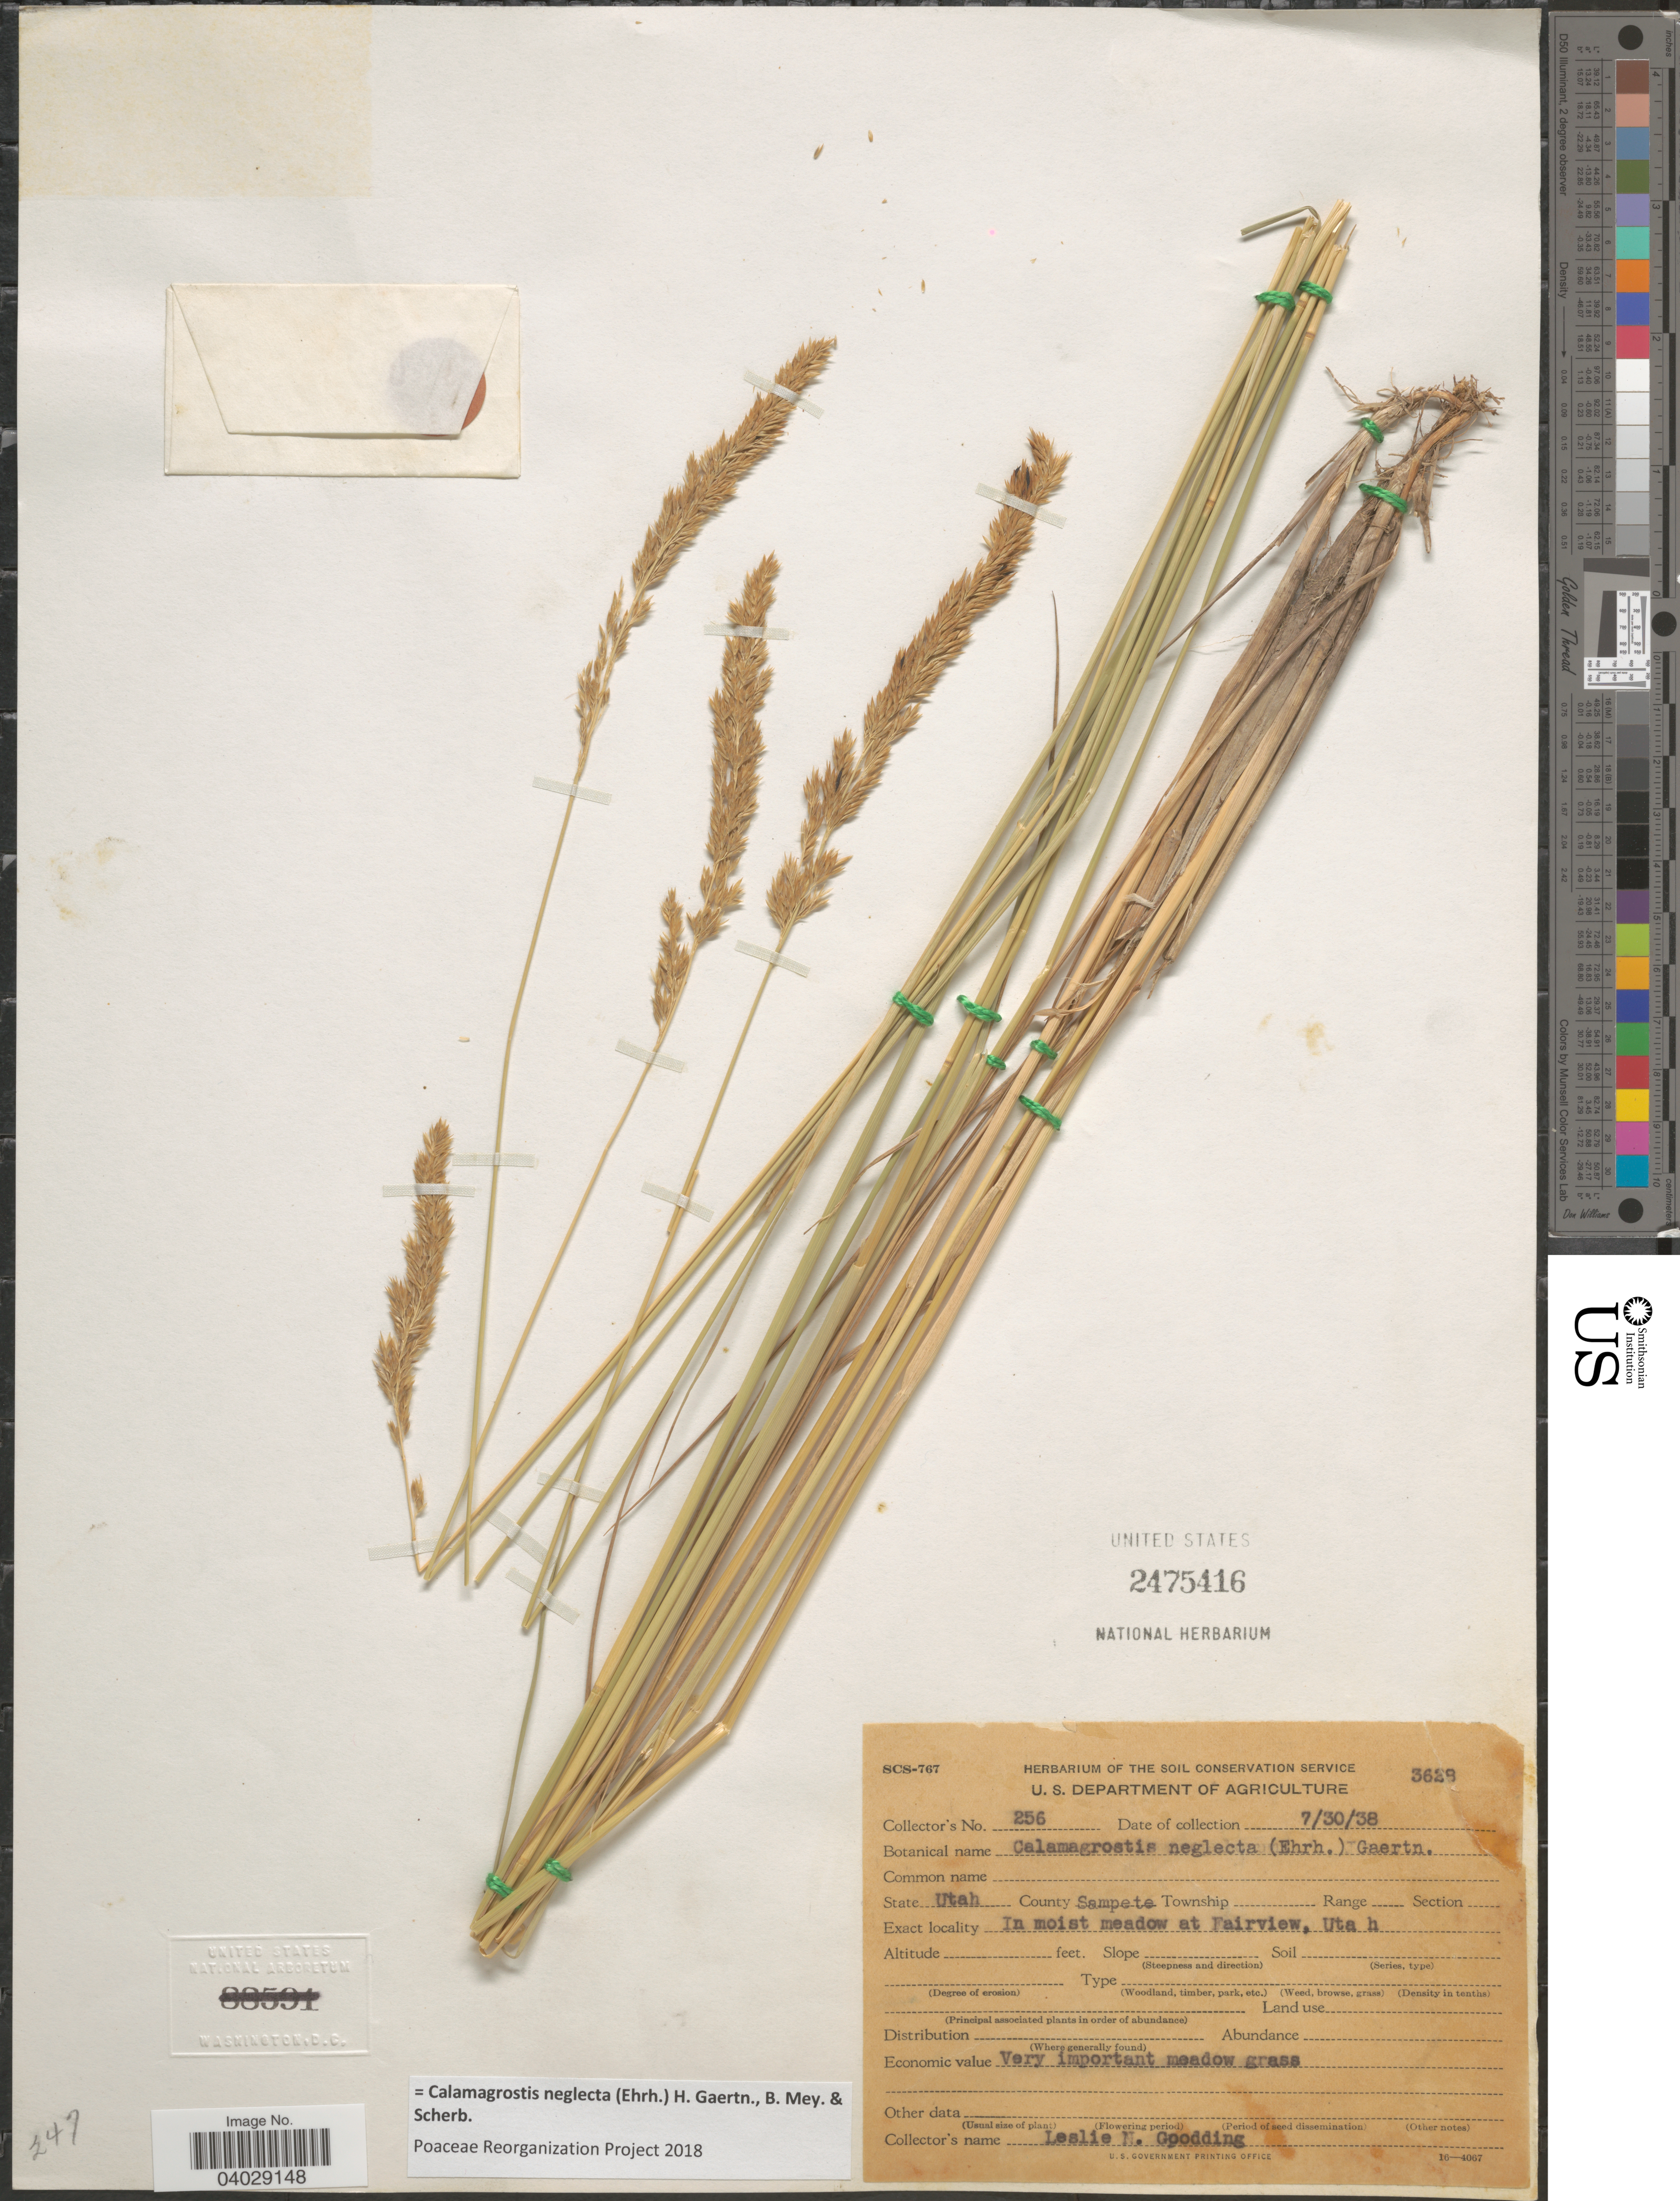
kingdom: Plantae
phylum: Tracheophyta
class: Liliopsida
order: Poales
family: Poaceae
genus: Calamagrostis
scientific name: Calamagrostis neglecta (Ehrh.) Gaertner et al.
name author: (Ehrhart) G. Gaertn. et al.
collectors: L. N. Goodding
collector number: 256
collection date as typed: Transcribed d/m/y: 30/7/38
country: United States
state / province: Utah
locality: County Sampete. At Fairview.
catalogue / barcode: US 2475416